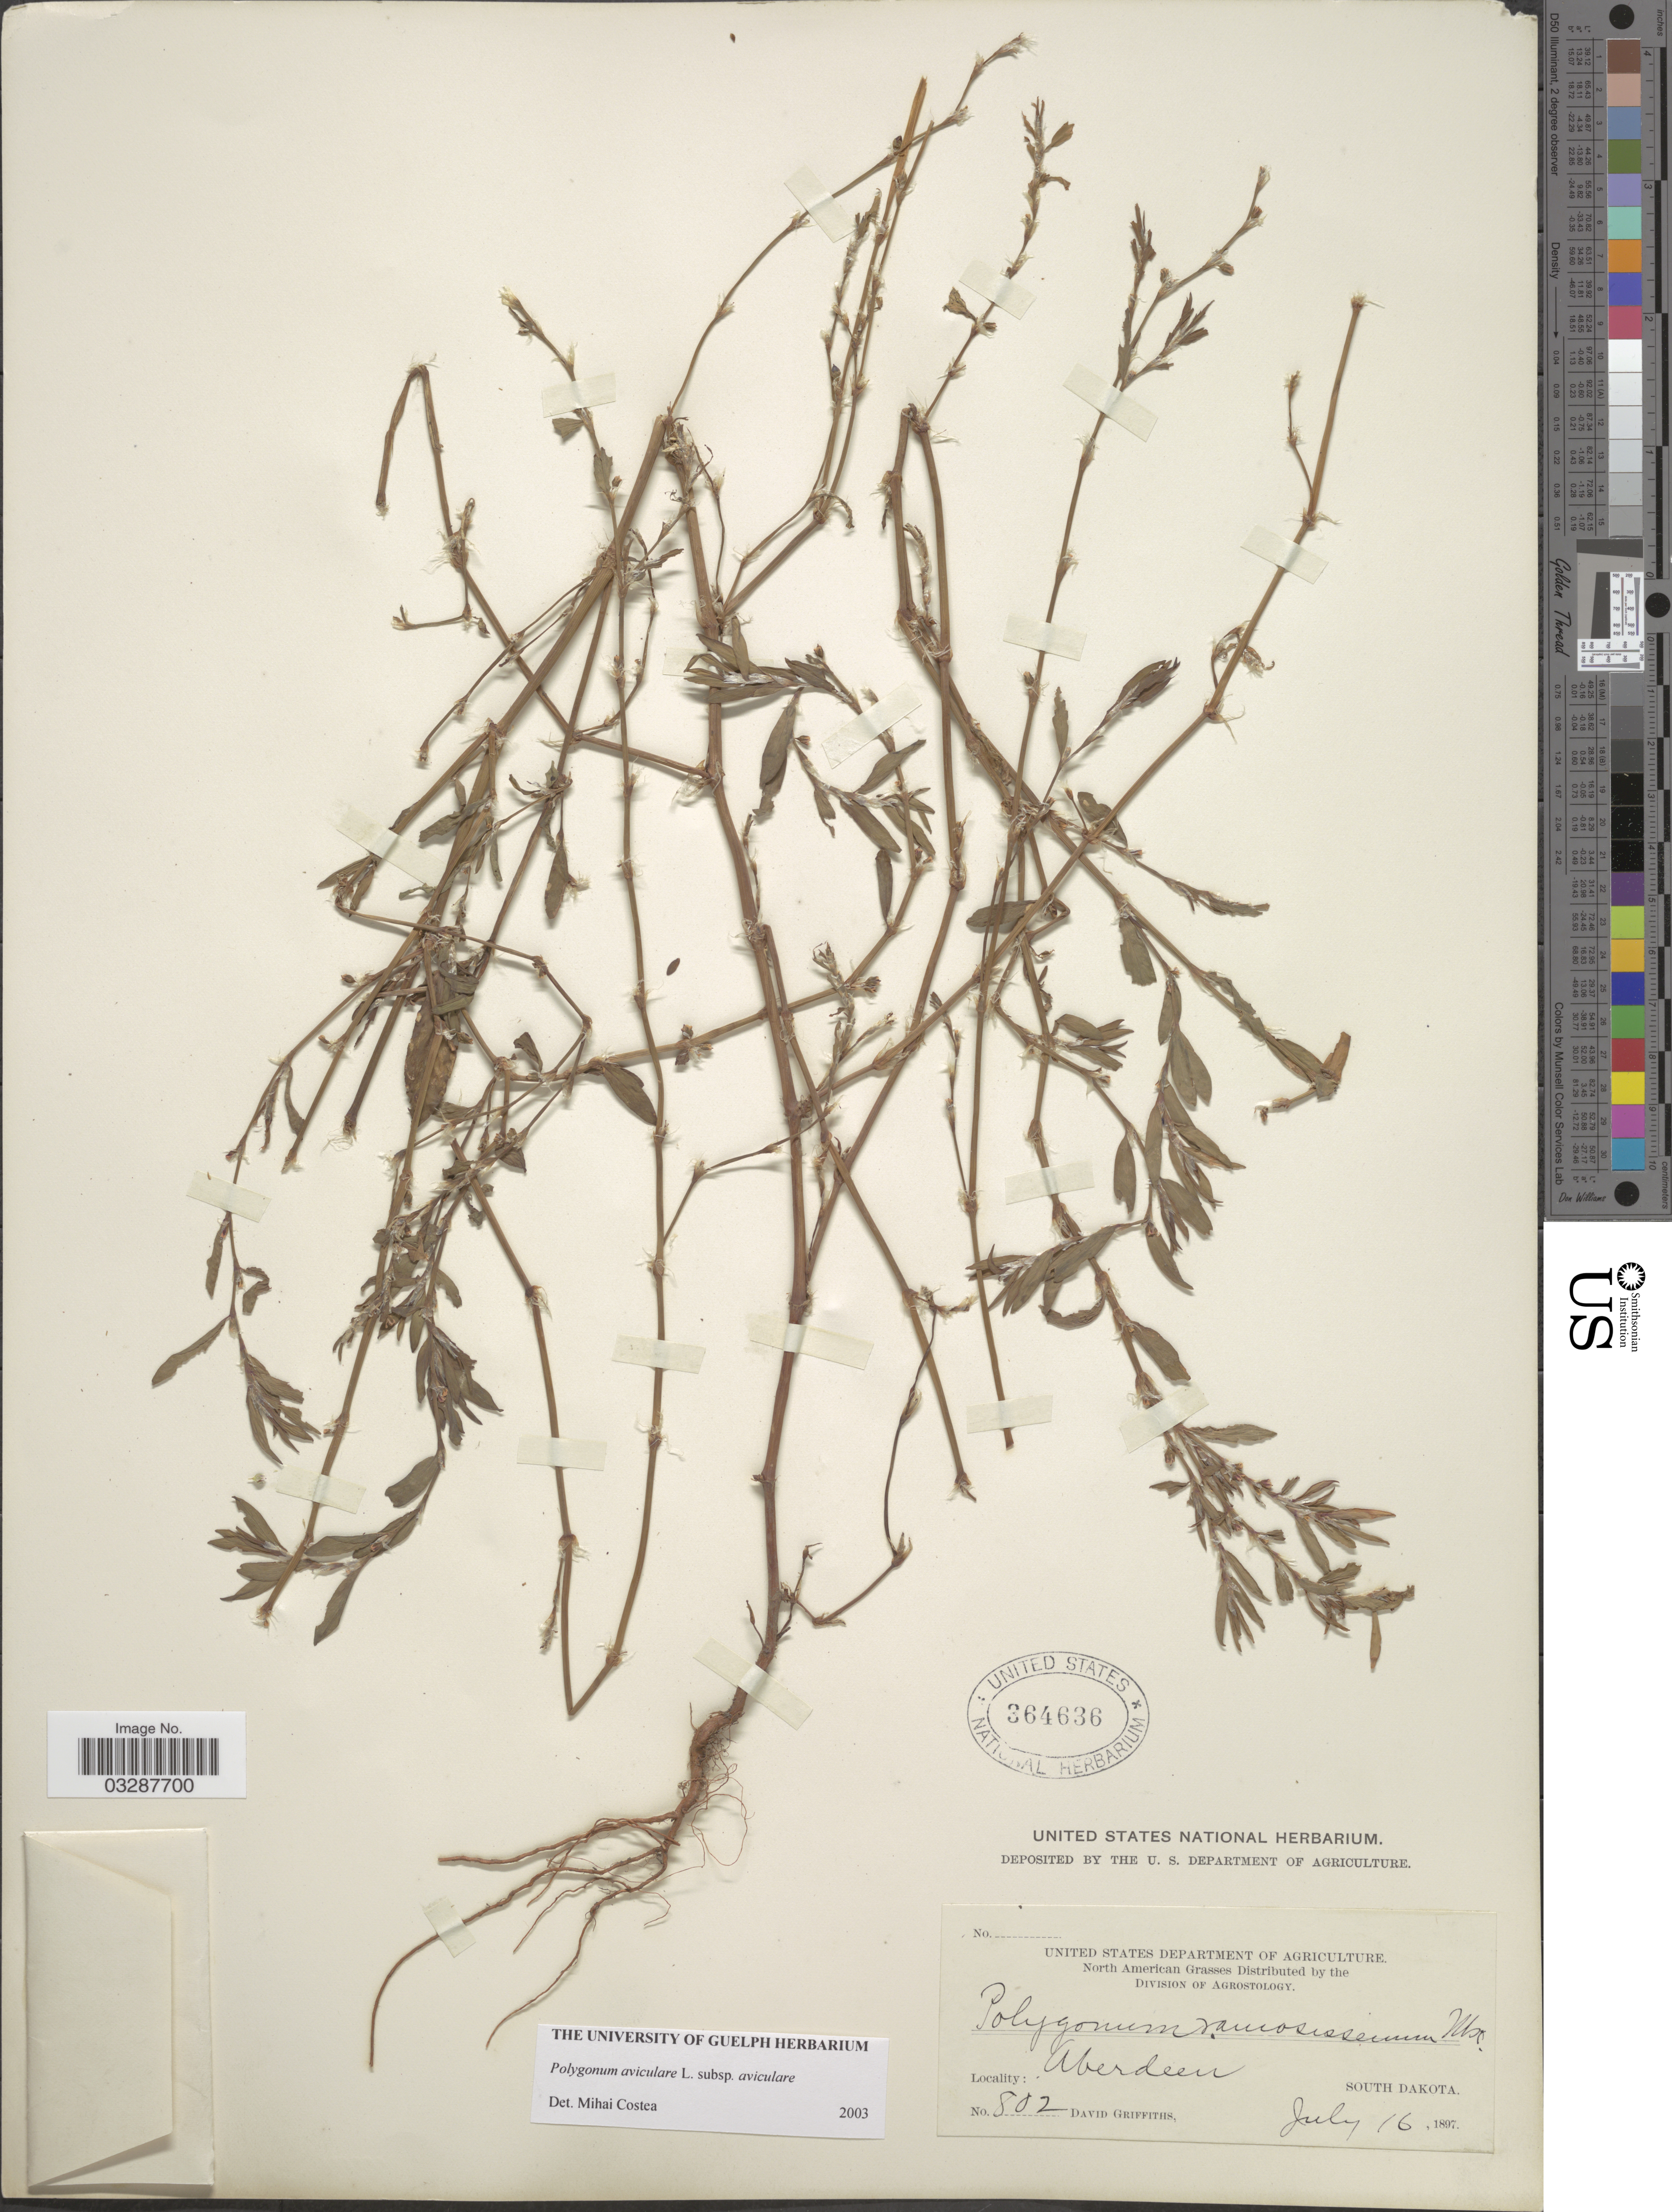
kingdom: Plantae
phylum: Tracheophyta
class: Magnoliopsida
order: Caryophyllales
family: Polygonaceae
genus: Polygonum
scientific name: Polygonum aviculare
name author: L.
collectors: D. Griffiths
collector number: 802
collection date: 1897-07-16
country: United States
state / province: South Dakota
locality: Aberdeen.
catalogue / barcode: US 364636